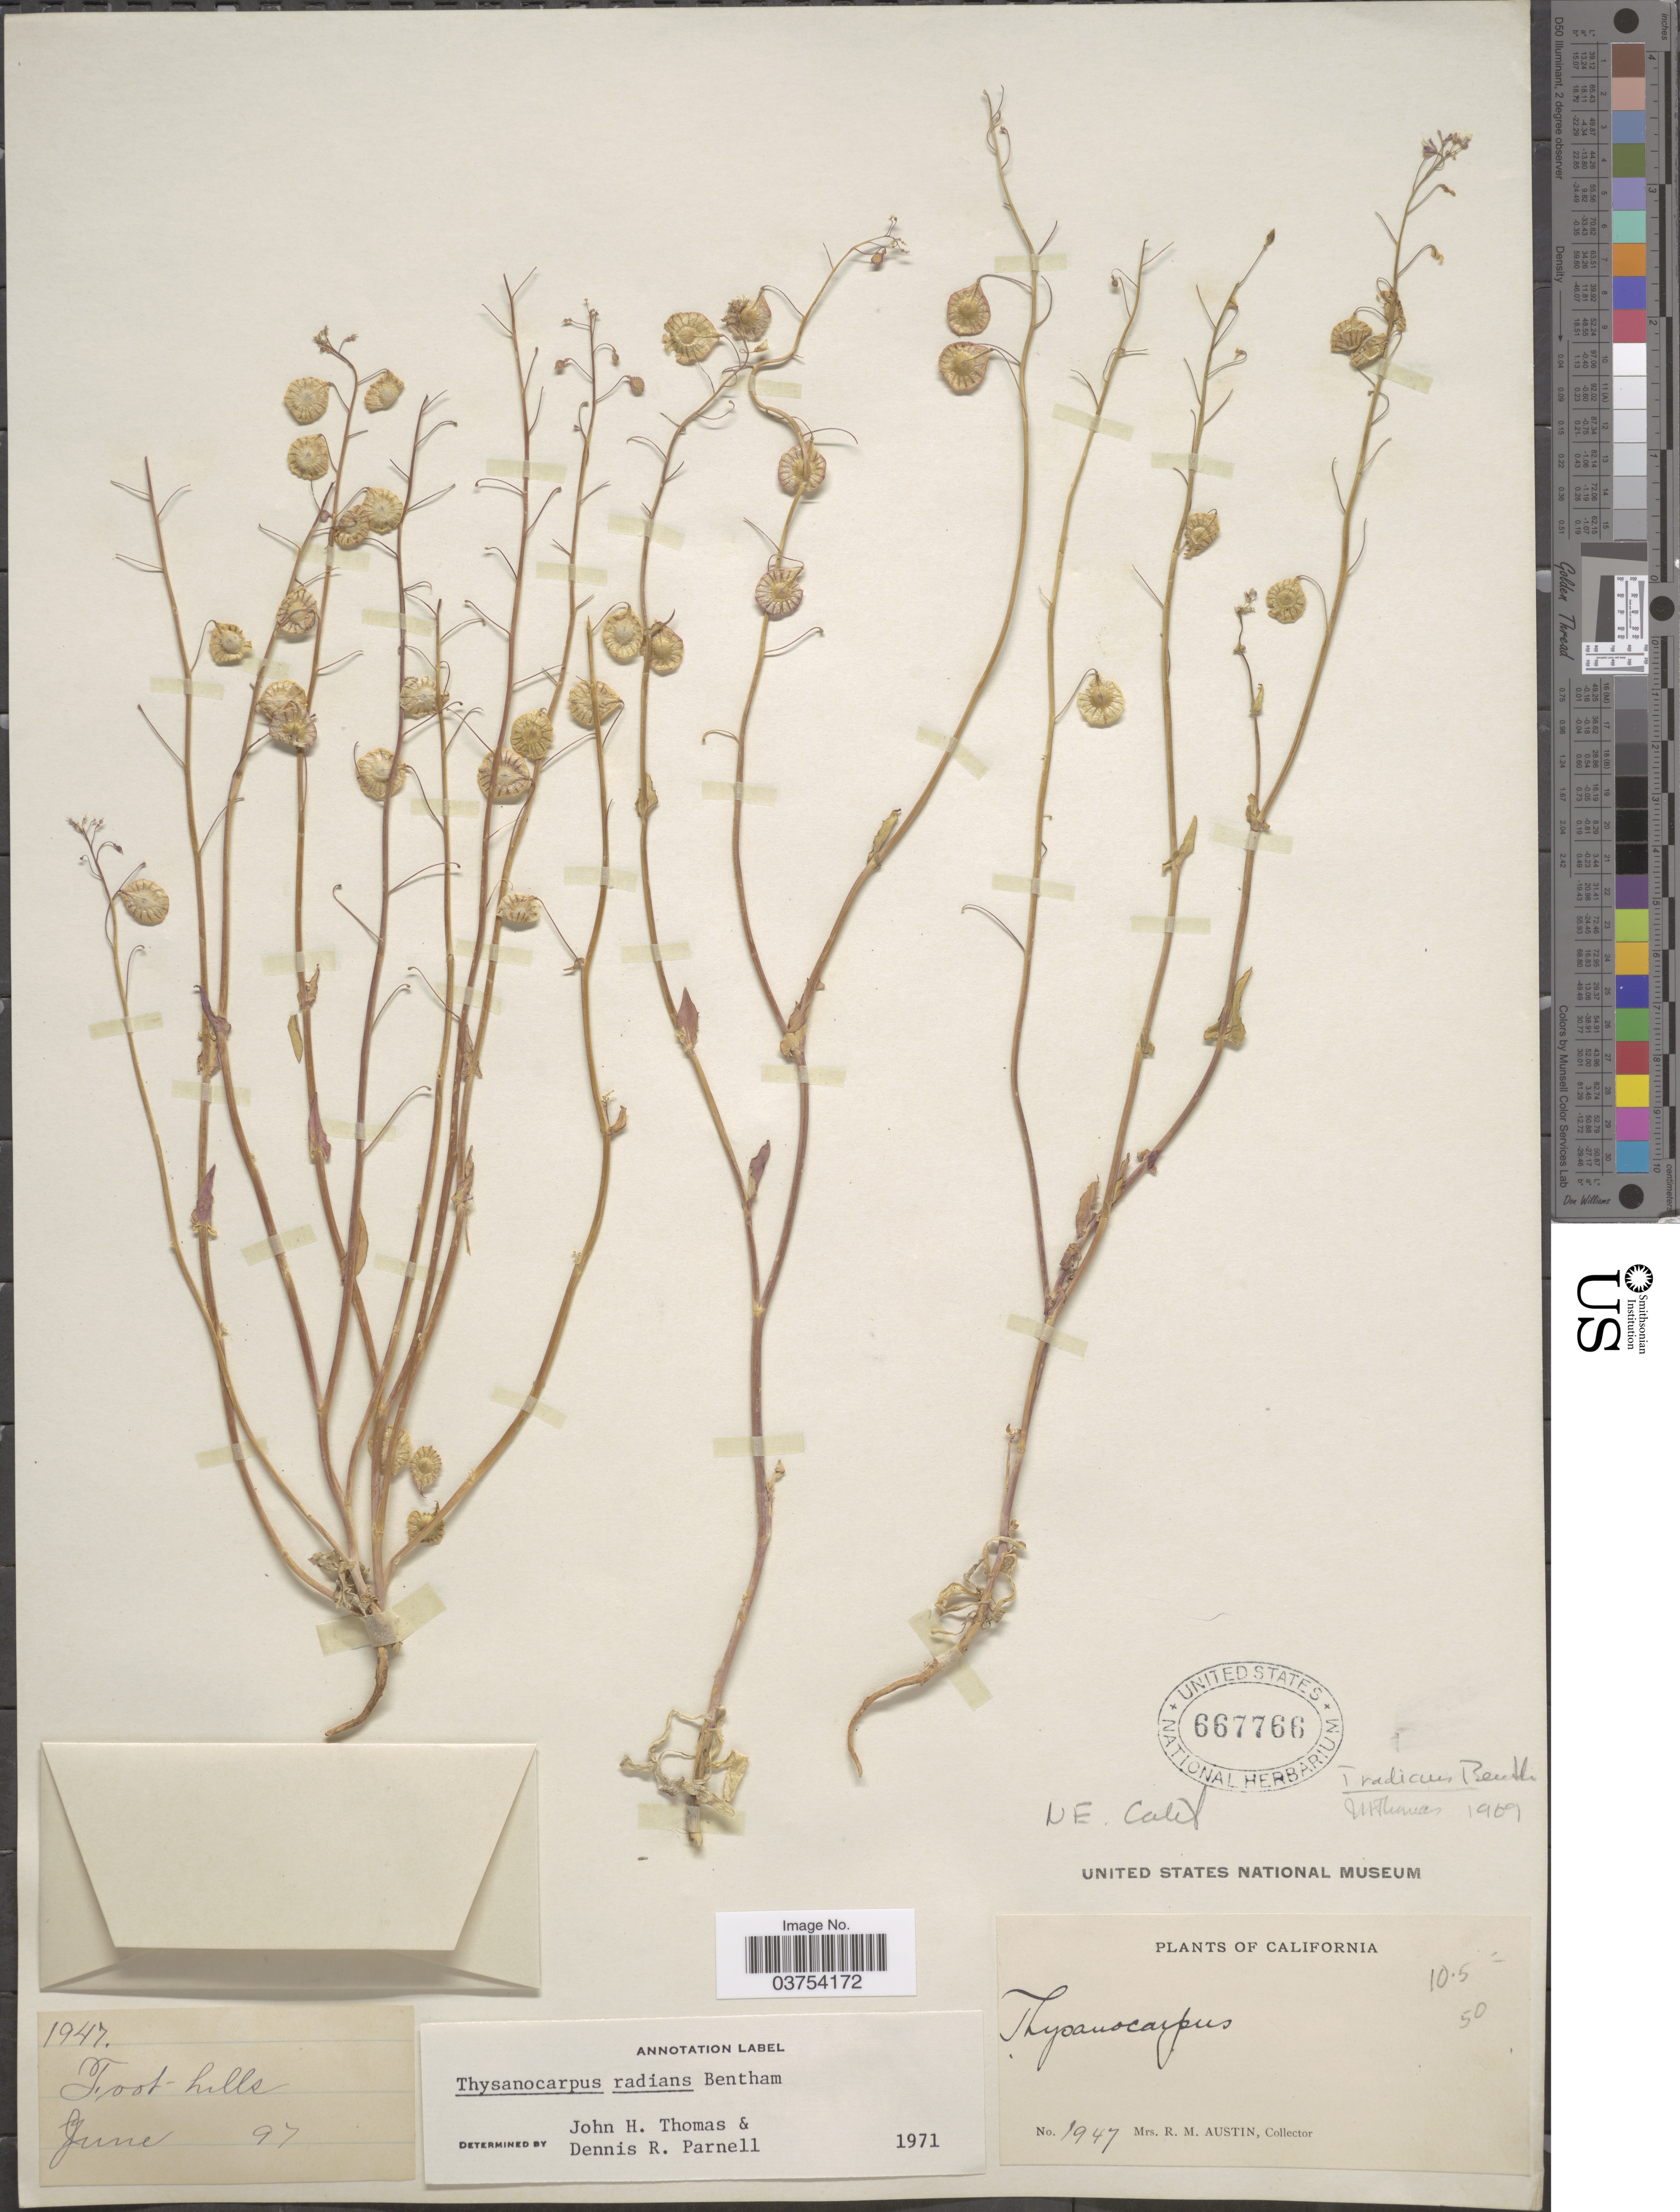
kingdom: Plantae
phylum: Tracheophyta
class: Magnoliopsida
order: Brassicales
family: Brassicaceae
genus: Thysanocarpus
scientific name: Thysanocarpus radians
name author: Benth.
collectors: R. Austin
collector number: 1947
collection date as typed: Transcribed d/m/y: /6/97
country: United States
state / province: California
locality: Foot hills. NE. Calif.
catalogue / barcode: US 667766